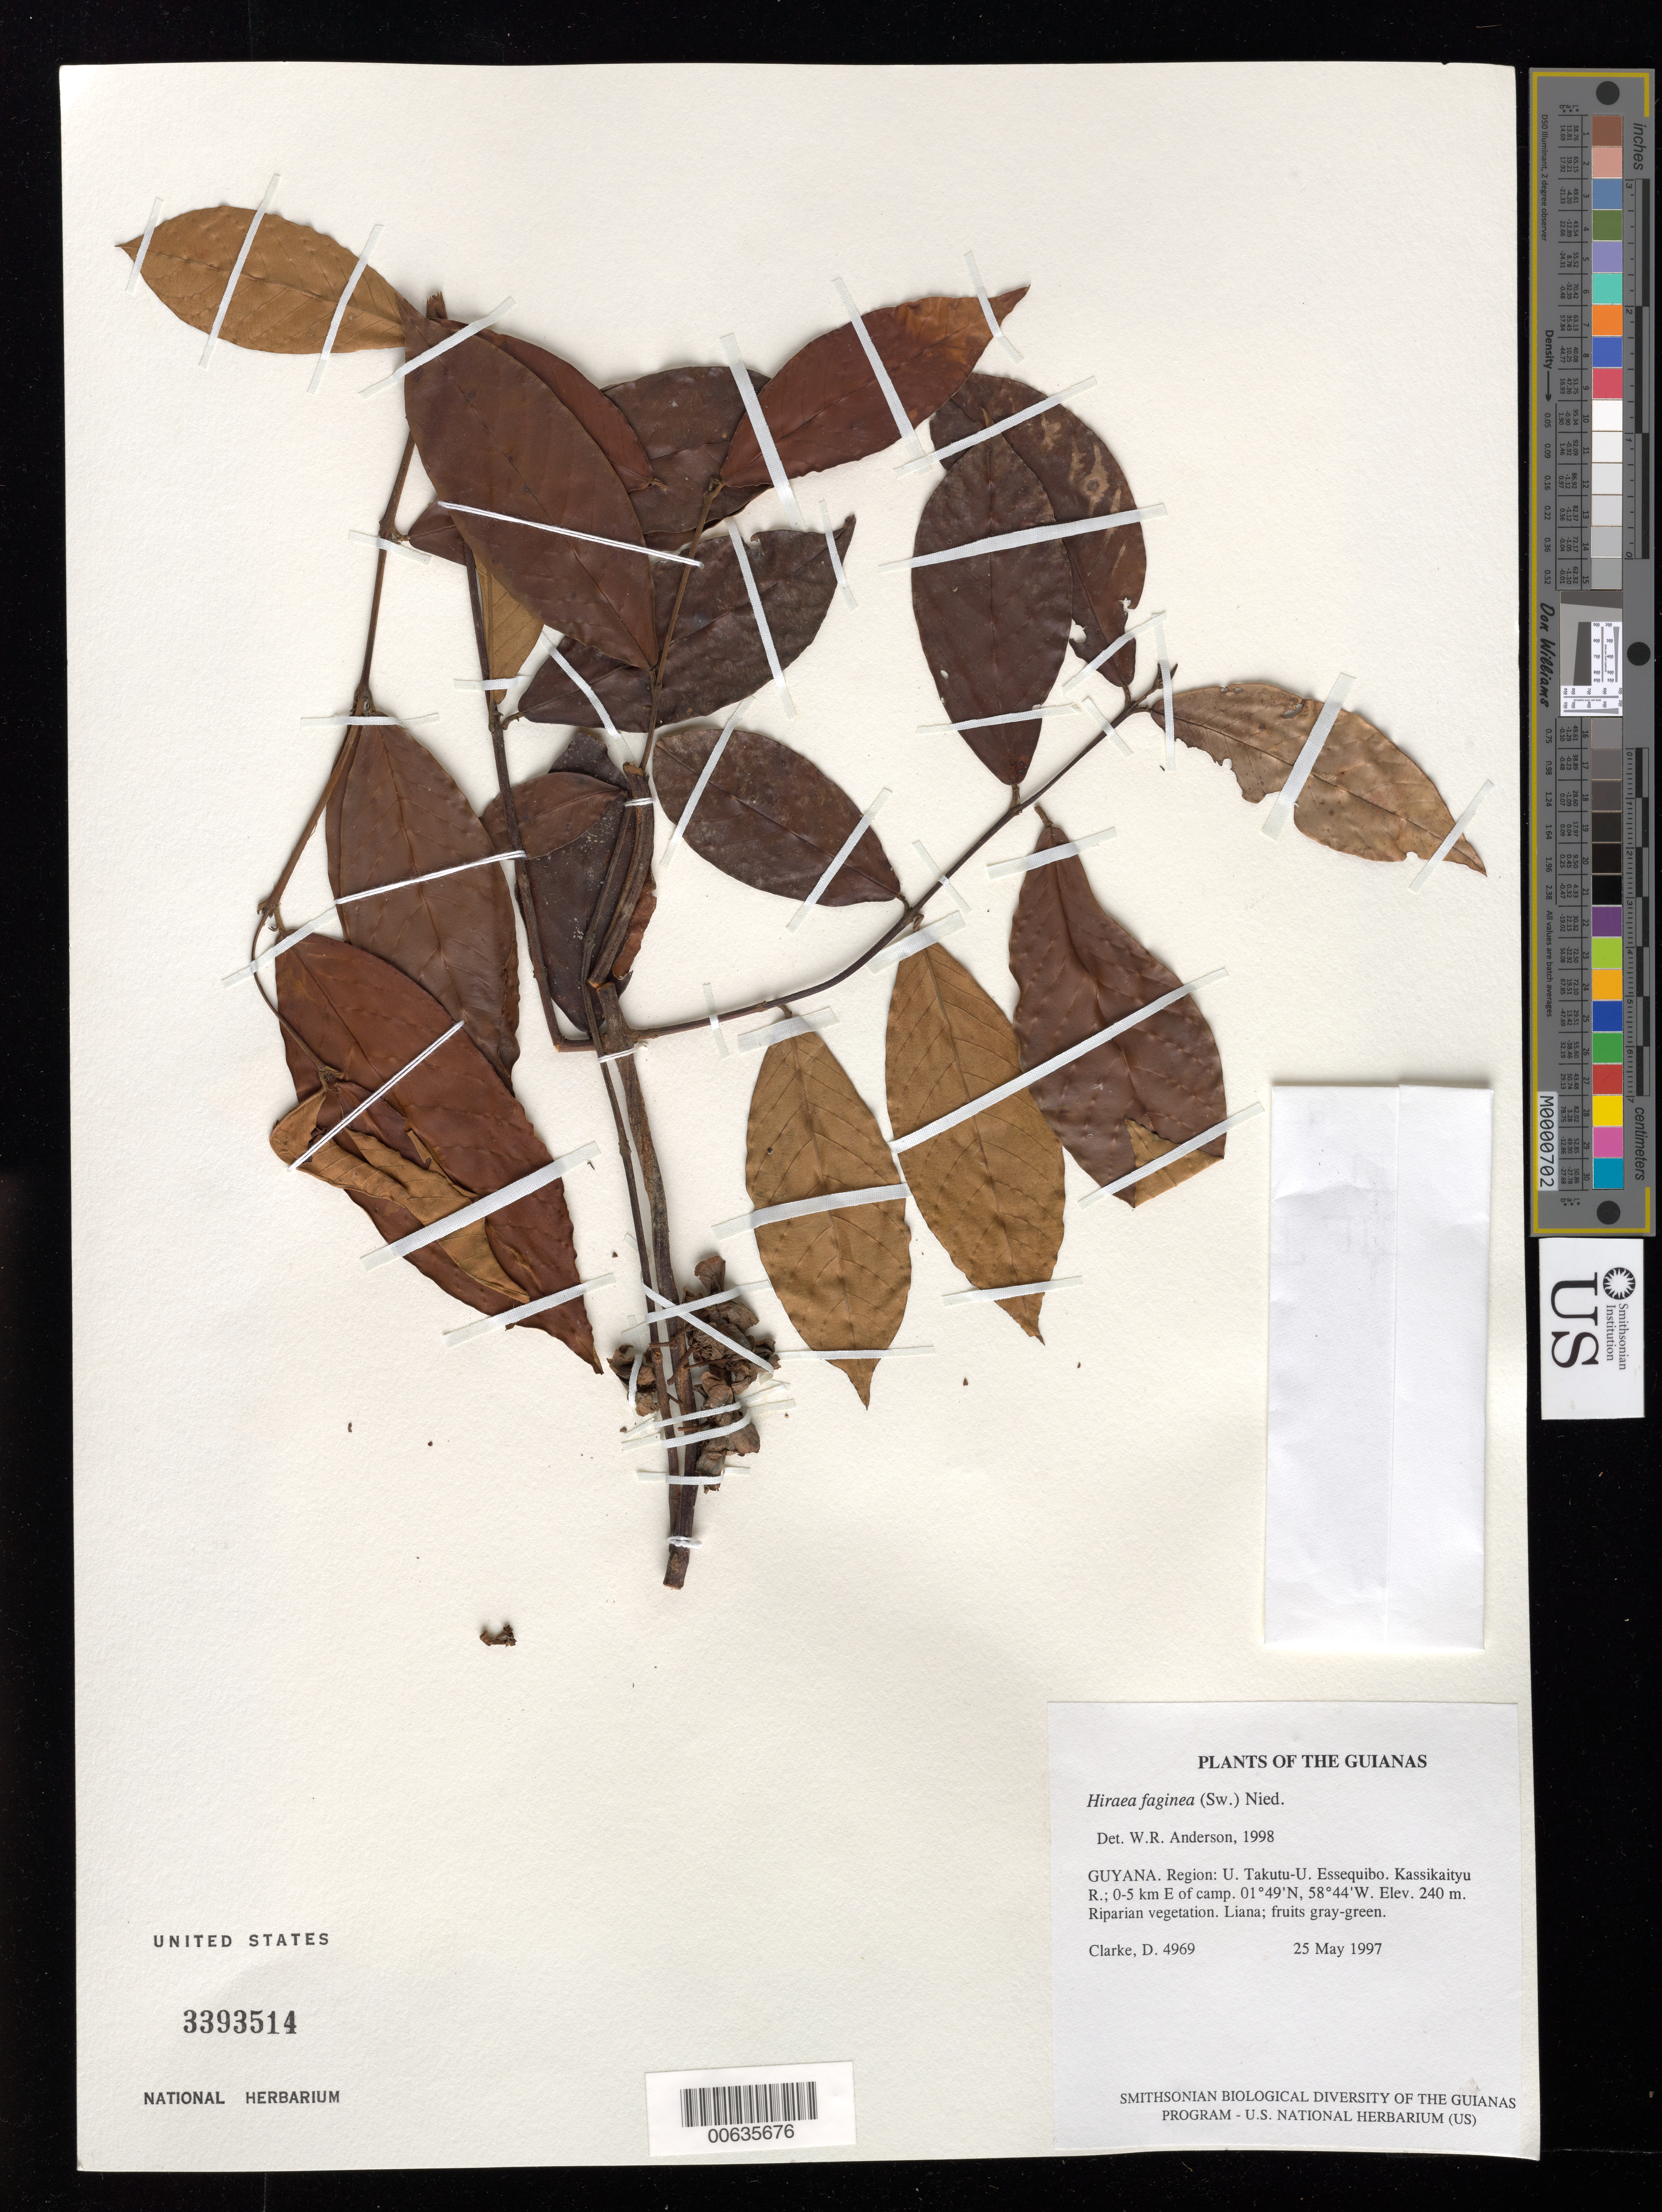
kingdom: Plantae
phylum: Tracheophyta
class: Magnoliopsida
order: Malpighiales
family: Malpighiaceae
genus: Hiraea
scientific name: Hiraea faginea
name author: (Sw.) Nied.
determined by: Anderson, W. R., (MICH), University of Michigan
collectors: H. D. Clarke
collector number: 4969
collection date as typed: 25 May 1997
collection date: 1997-05-25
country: Guyana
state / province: U. Takutu-U. Essequibo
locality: Kassikaityu R.; 0-5 km E of camp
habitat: Riparian vegetation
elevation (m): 240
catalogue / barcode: US 3393514